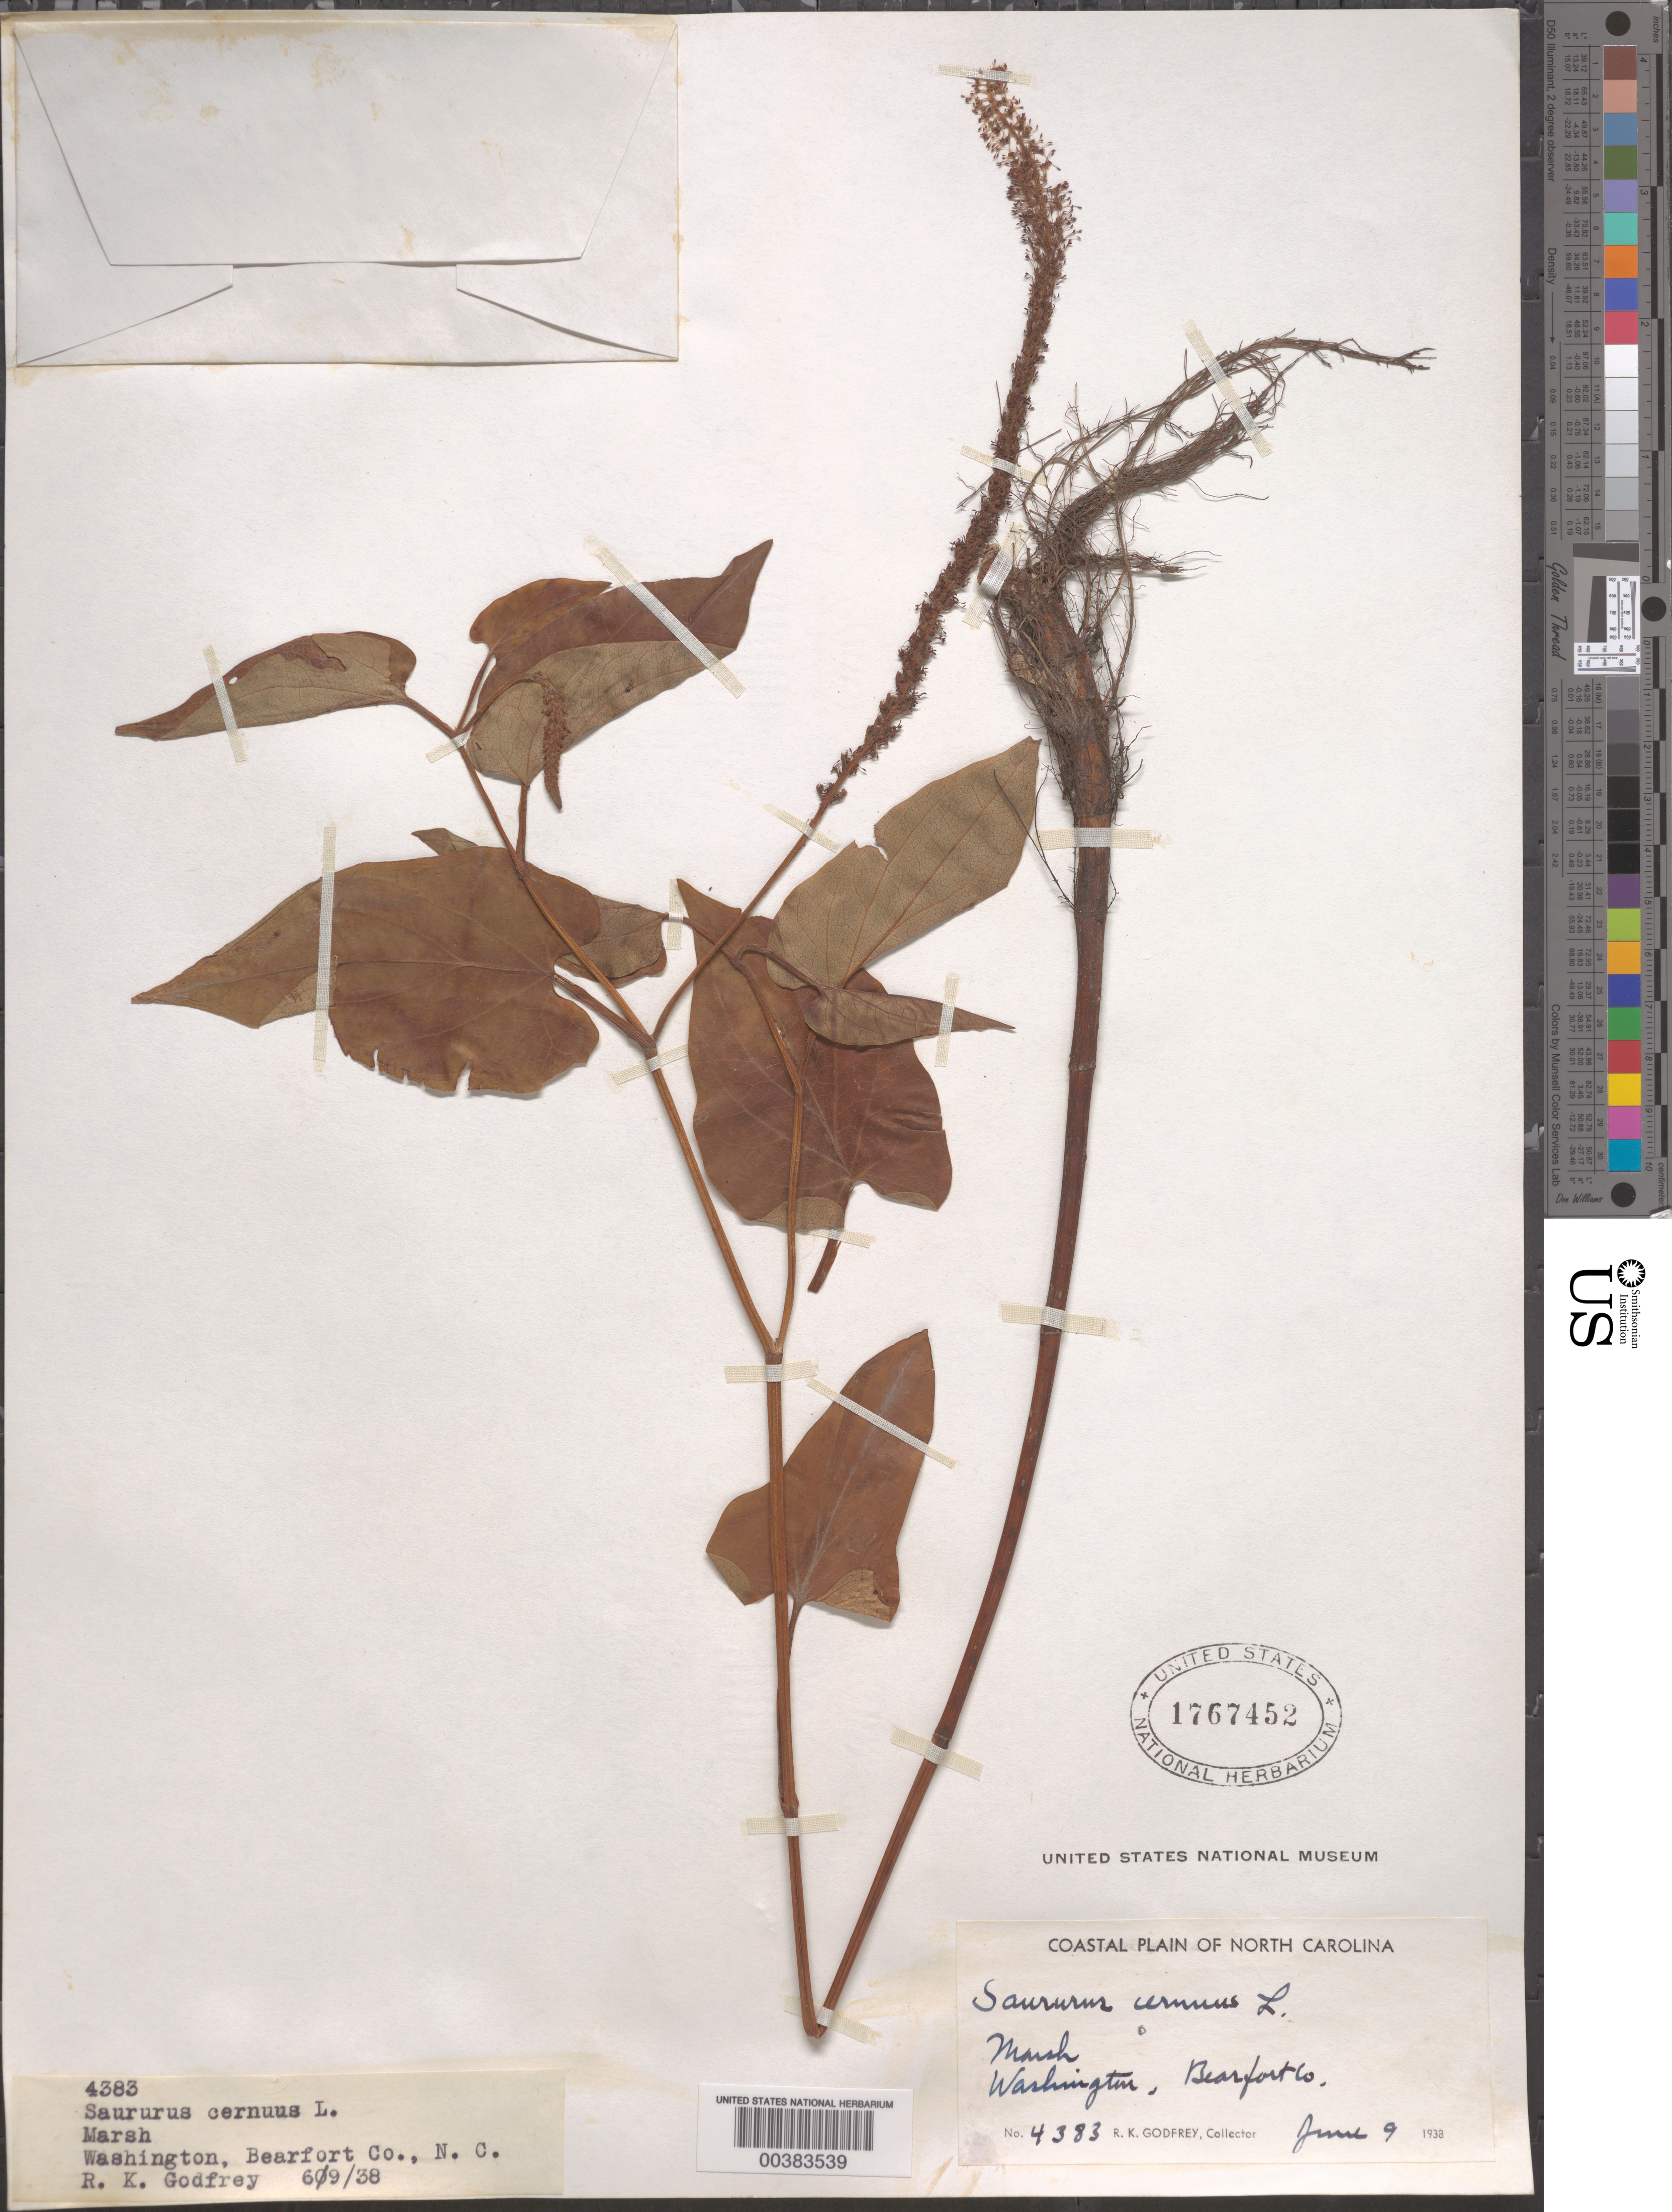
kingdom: Plantae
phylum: Tracheophyta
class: Magnoliopsida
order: Piperales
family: Saururaceae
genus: Saururus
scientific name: Saururus cernuus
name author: L.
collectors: R. K. Godfrey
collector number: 4383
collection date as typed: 09 Jun 1938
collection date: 1938-06-09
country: United States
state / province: North Carolina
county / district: Beaufort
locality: Washington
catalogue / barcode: US 1767452